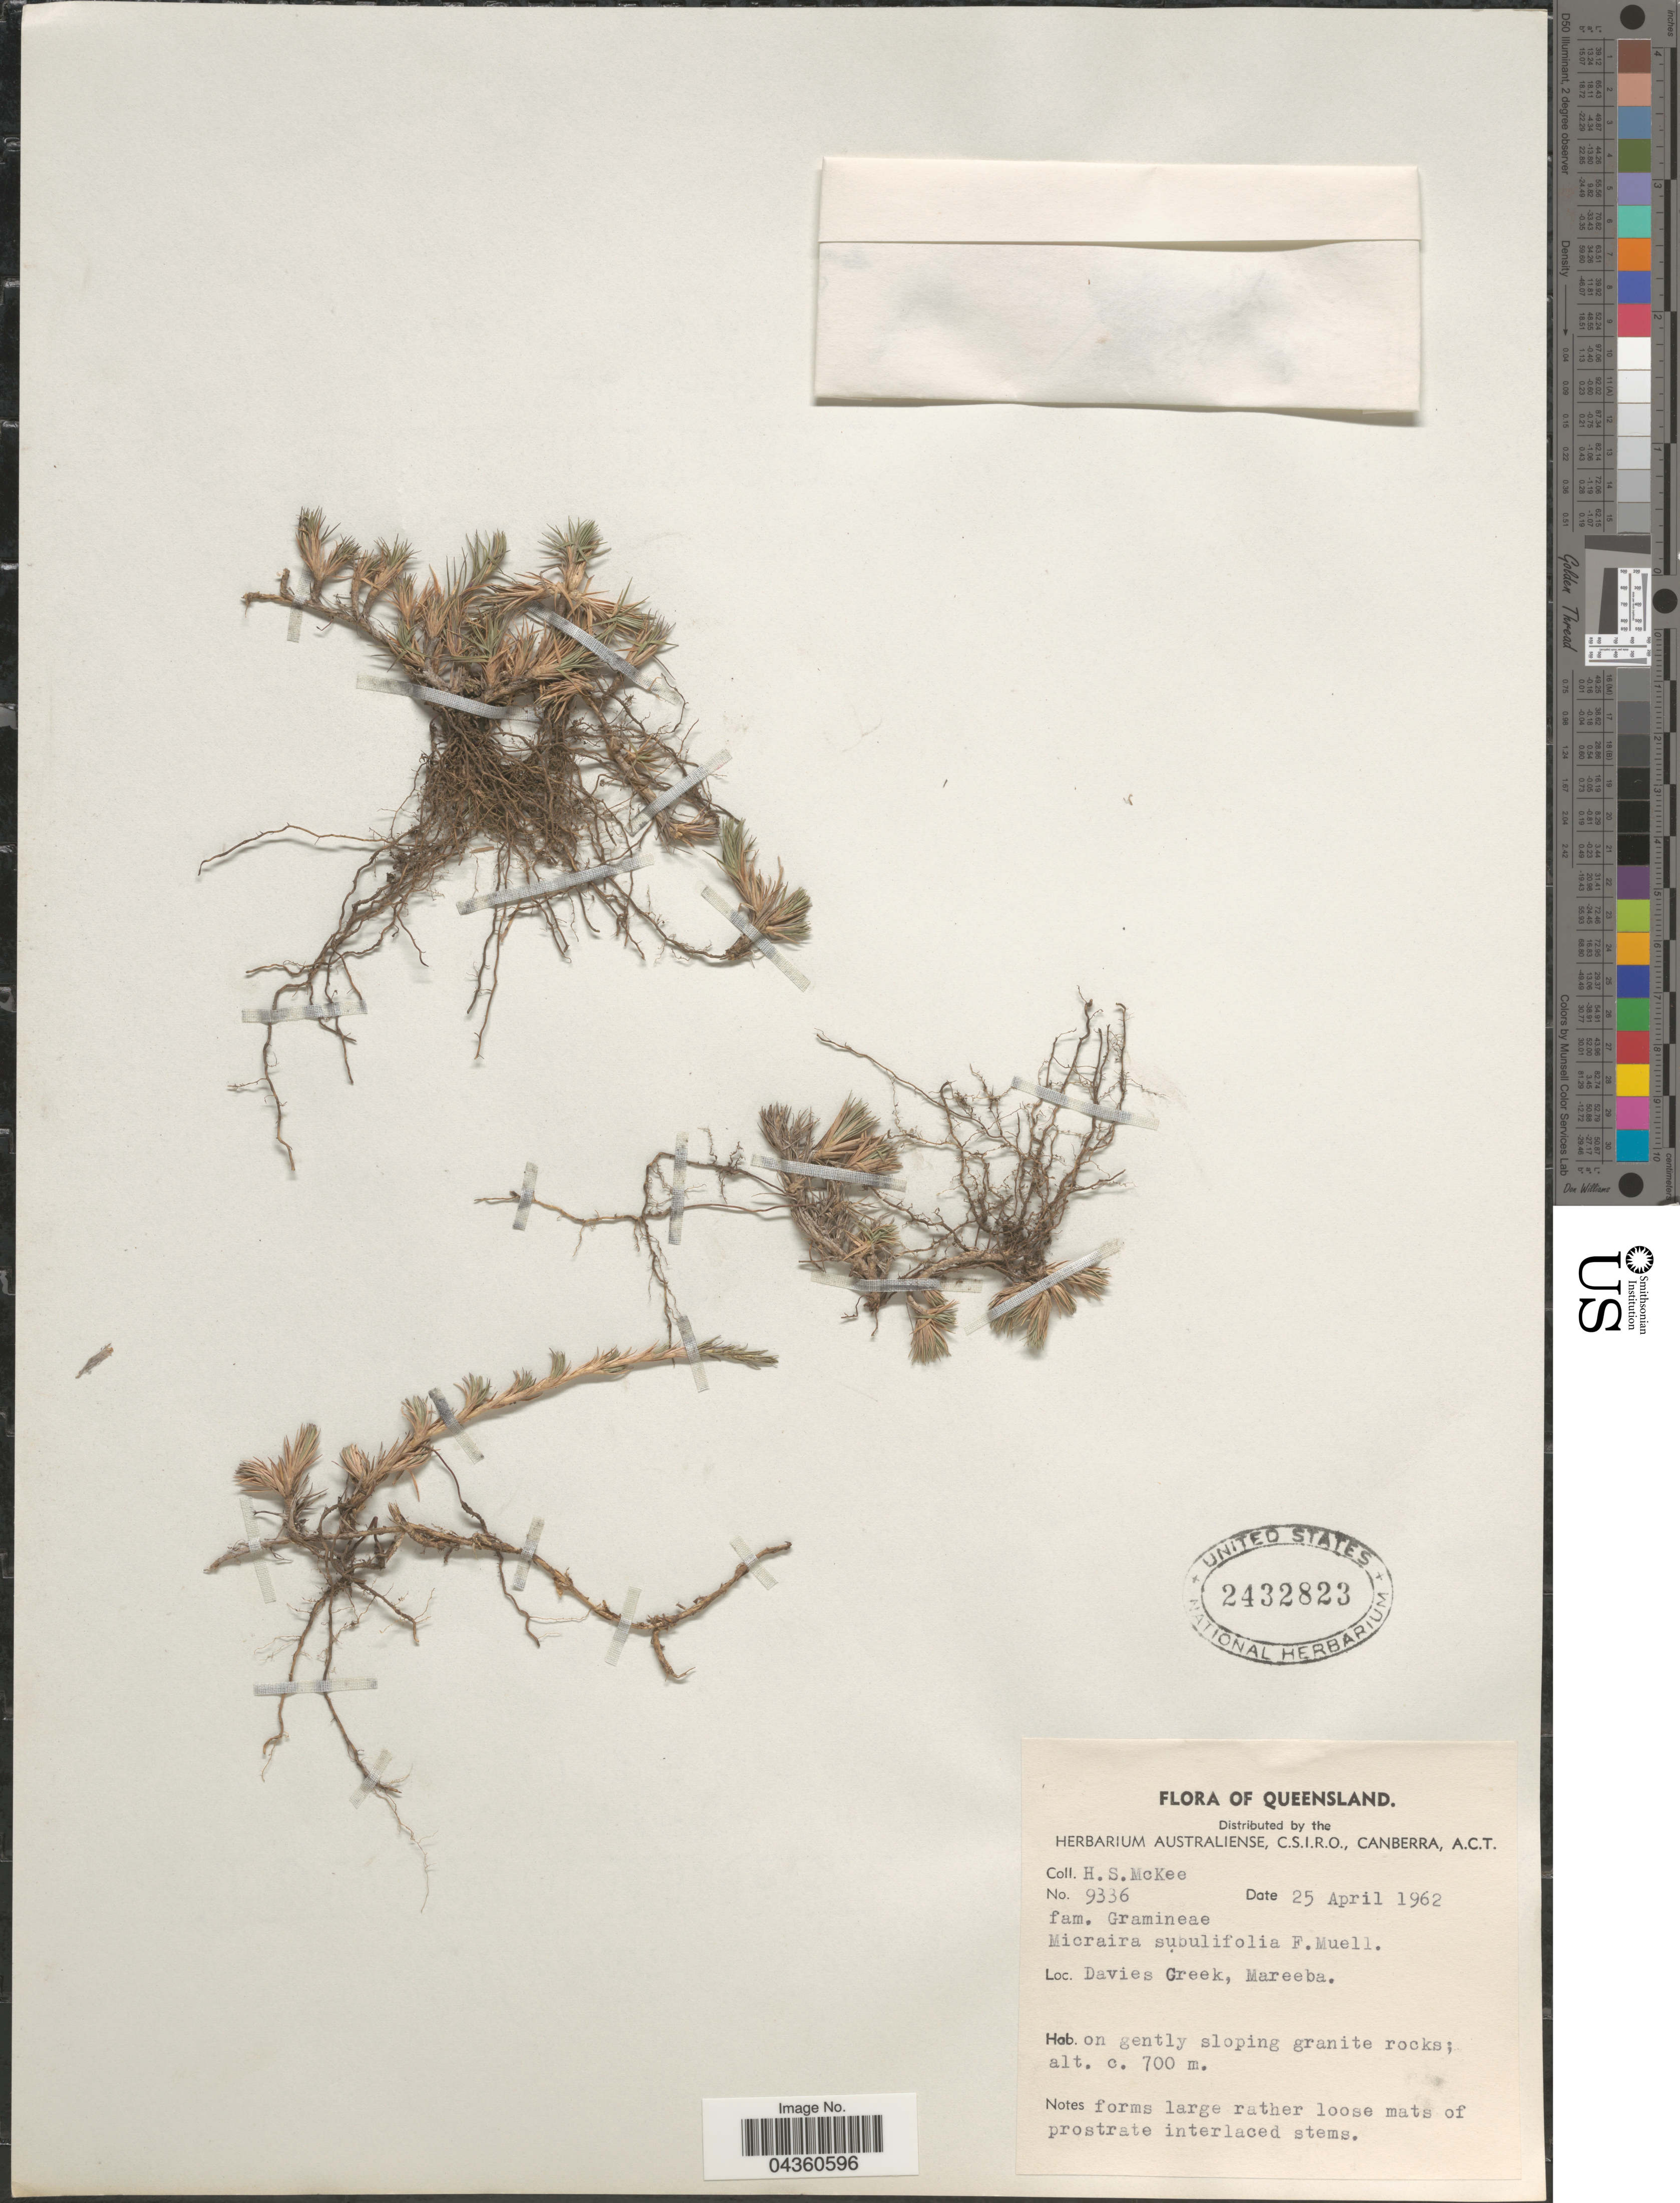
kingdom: Plantae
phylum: Tracheophyta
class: Liliopsida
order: Poales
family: Poaceae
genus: Micraira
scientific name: Micraira subulifolia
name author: F. Muell.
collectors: H. S. McKee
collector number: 9336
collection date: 1962-04-25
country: Australia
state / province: Queensland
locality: Davies Creek, Mareeba. On gently sloping granite rocks.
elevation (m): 700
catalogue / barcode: US 2432823